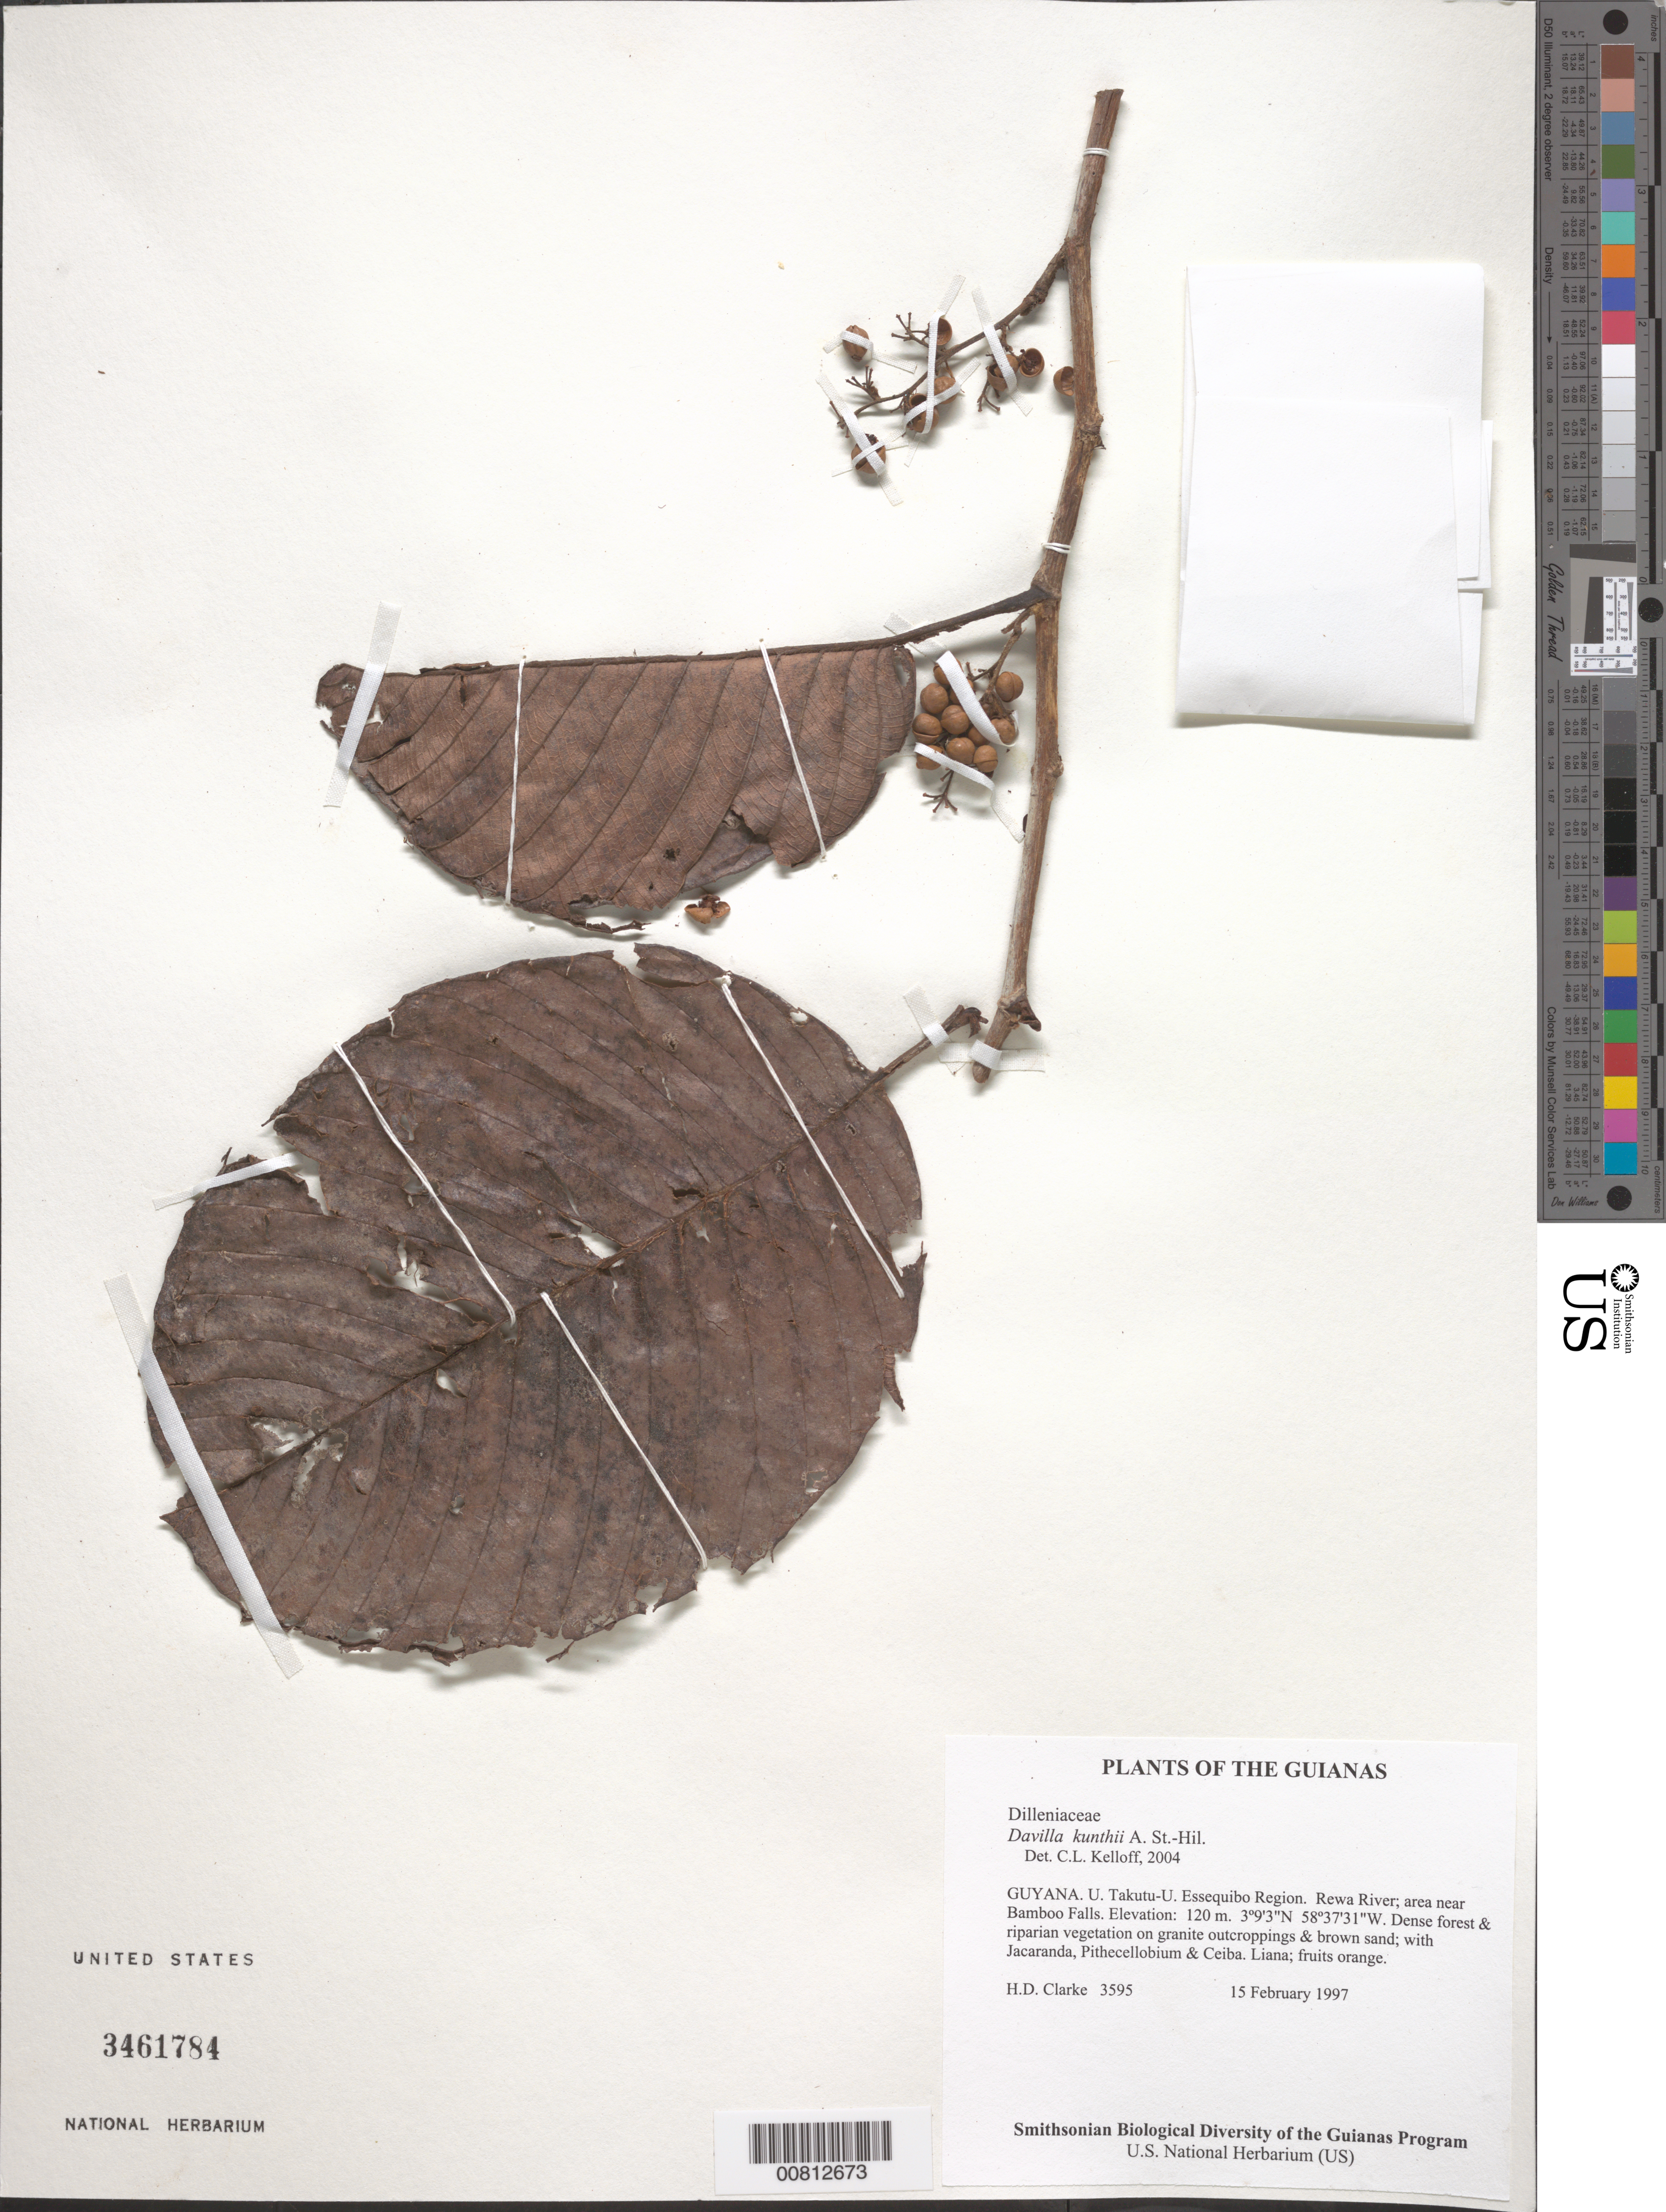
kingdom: Plantae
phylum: Tracheophyta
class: Magnoliopsida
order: Dilleniales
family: Dilleniaceae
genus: Davilla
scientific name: Davilla kunthii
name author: A. St.-Hil.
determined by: Kelloff, Carol L., (US), Smithsonian Institution - National Museum of Natural History (UNITED STATES)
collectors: H. D. Clarke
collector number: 3595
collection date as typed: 15 February 1997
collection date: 1997-02-15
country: Guyana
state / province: U. Takutu-U. Essequibo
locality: Rewa River; area near Bamboo Falls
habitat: Dense forest & riparian vegetation on granite outcroppings & brown sand; with Jacaranda, Pithecellobium & Ceiba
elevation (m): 120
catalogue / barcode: US 3461784